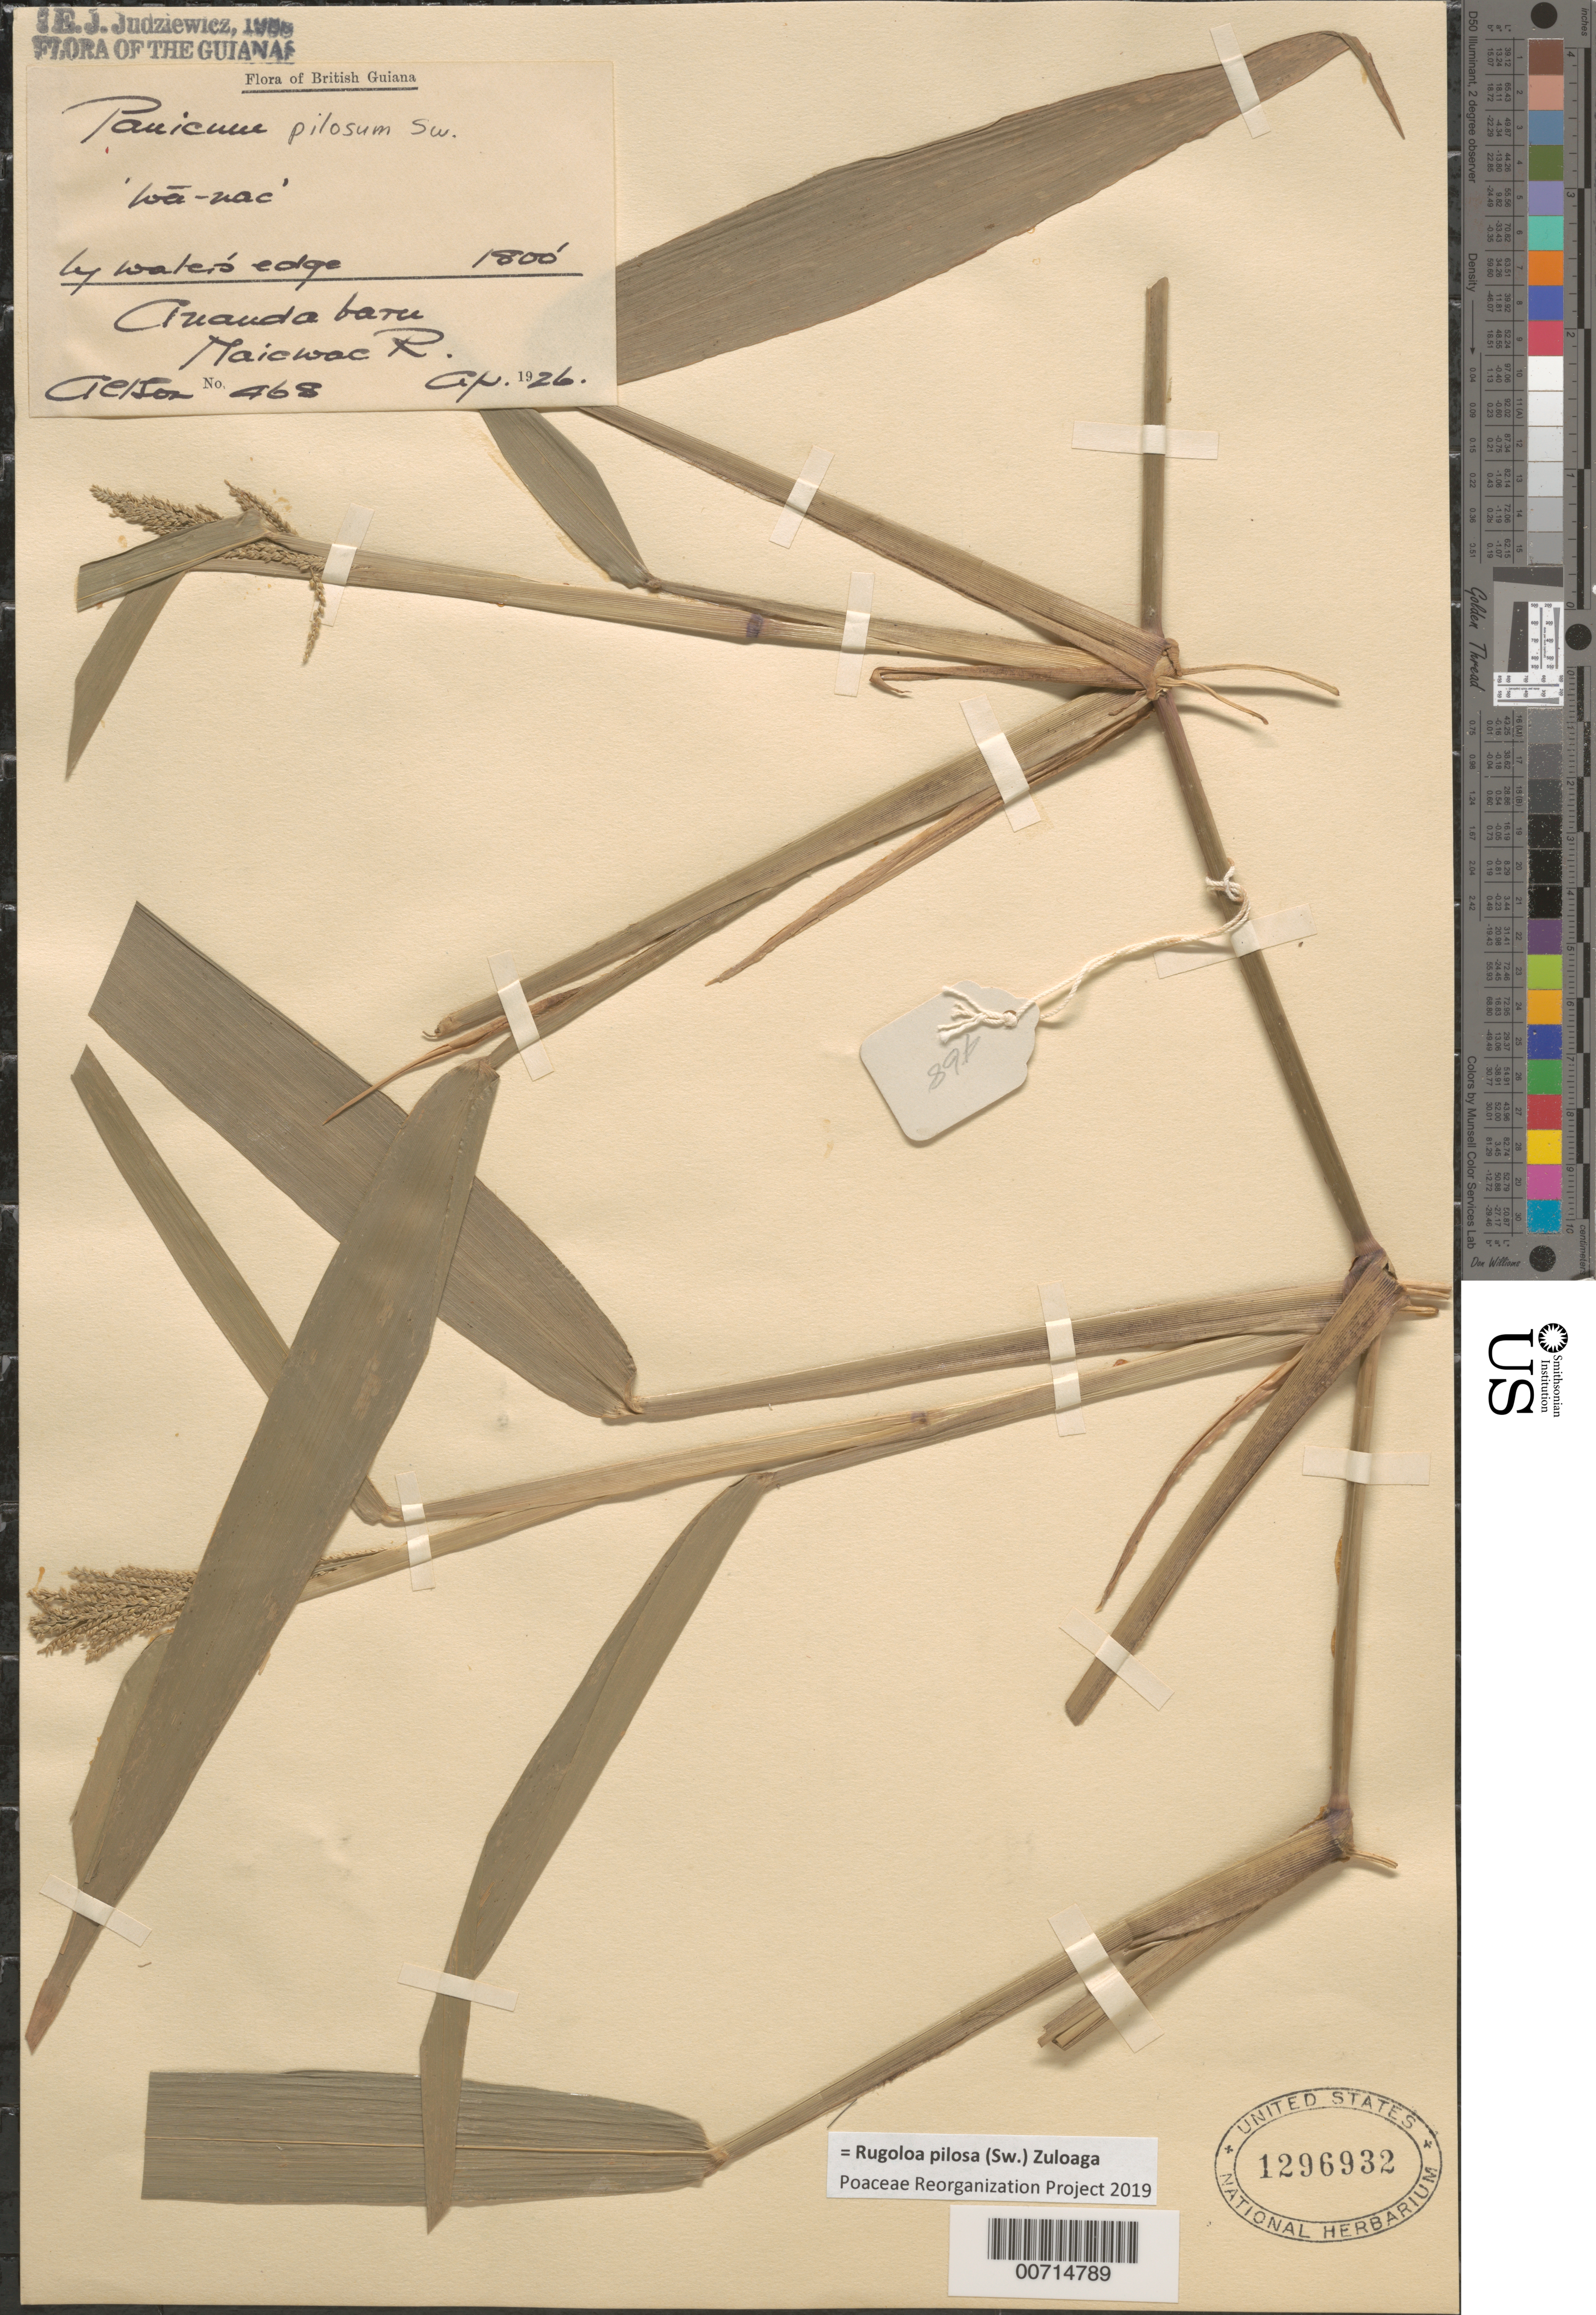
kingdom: Plantae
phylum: Tracheophyta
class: Liliopsida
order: Poales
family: Poaceae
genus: Rugoloa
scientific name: Rugoloa pilosa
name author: (Sw.) Zuloaga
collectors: -- Aelson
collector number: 468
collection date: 1926-04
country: Guyana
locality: British Guiana. Anandabaru. Maicwac R.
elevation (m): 549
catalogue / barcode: US 1296932